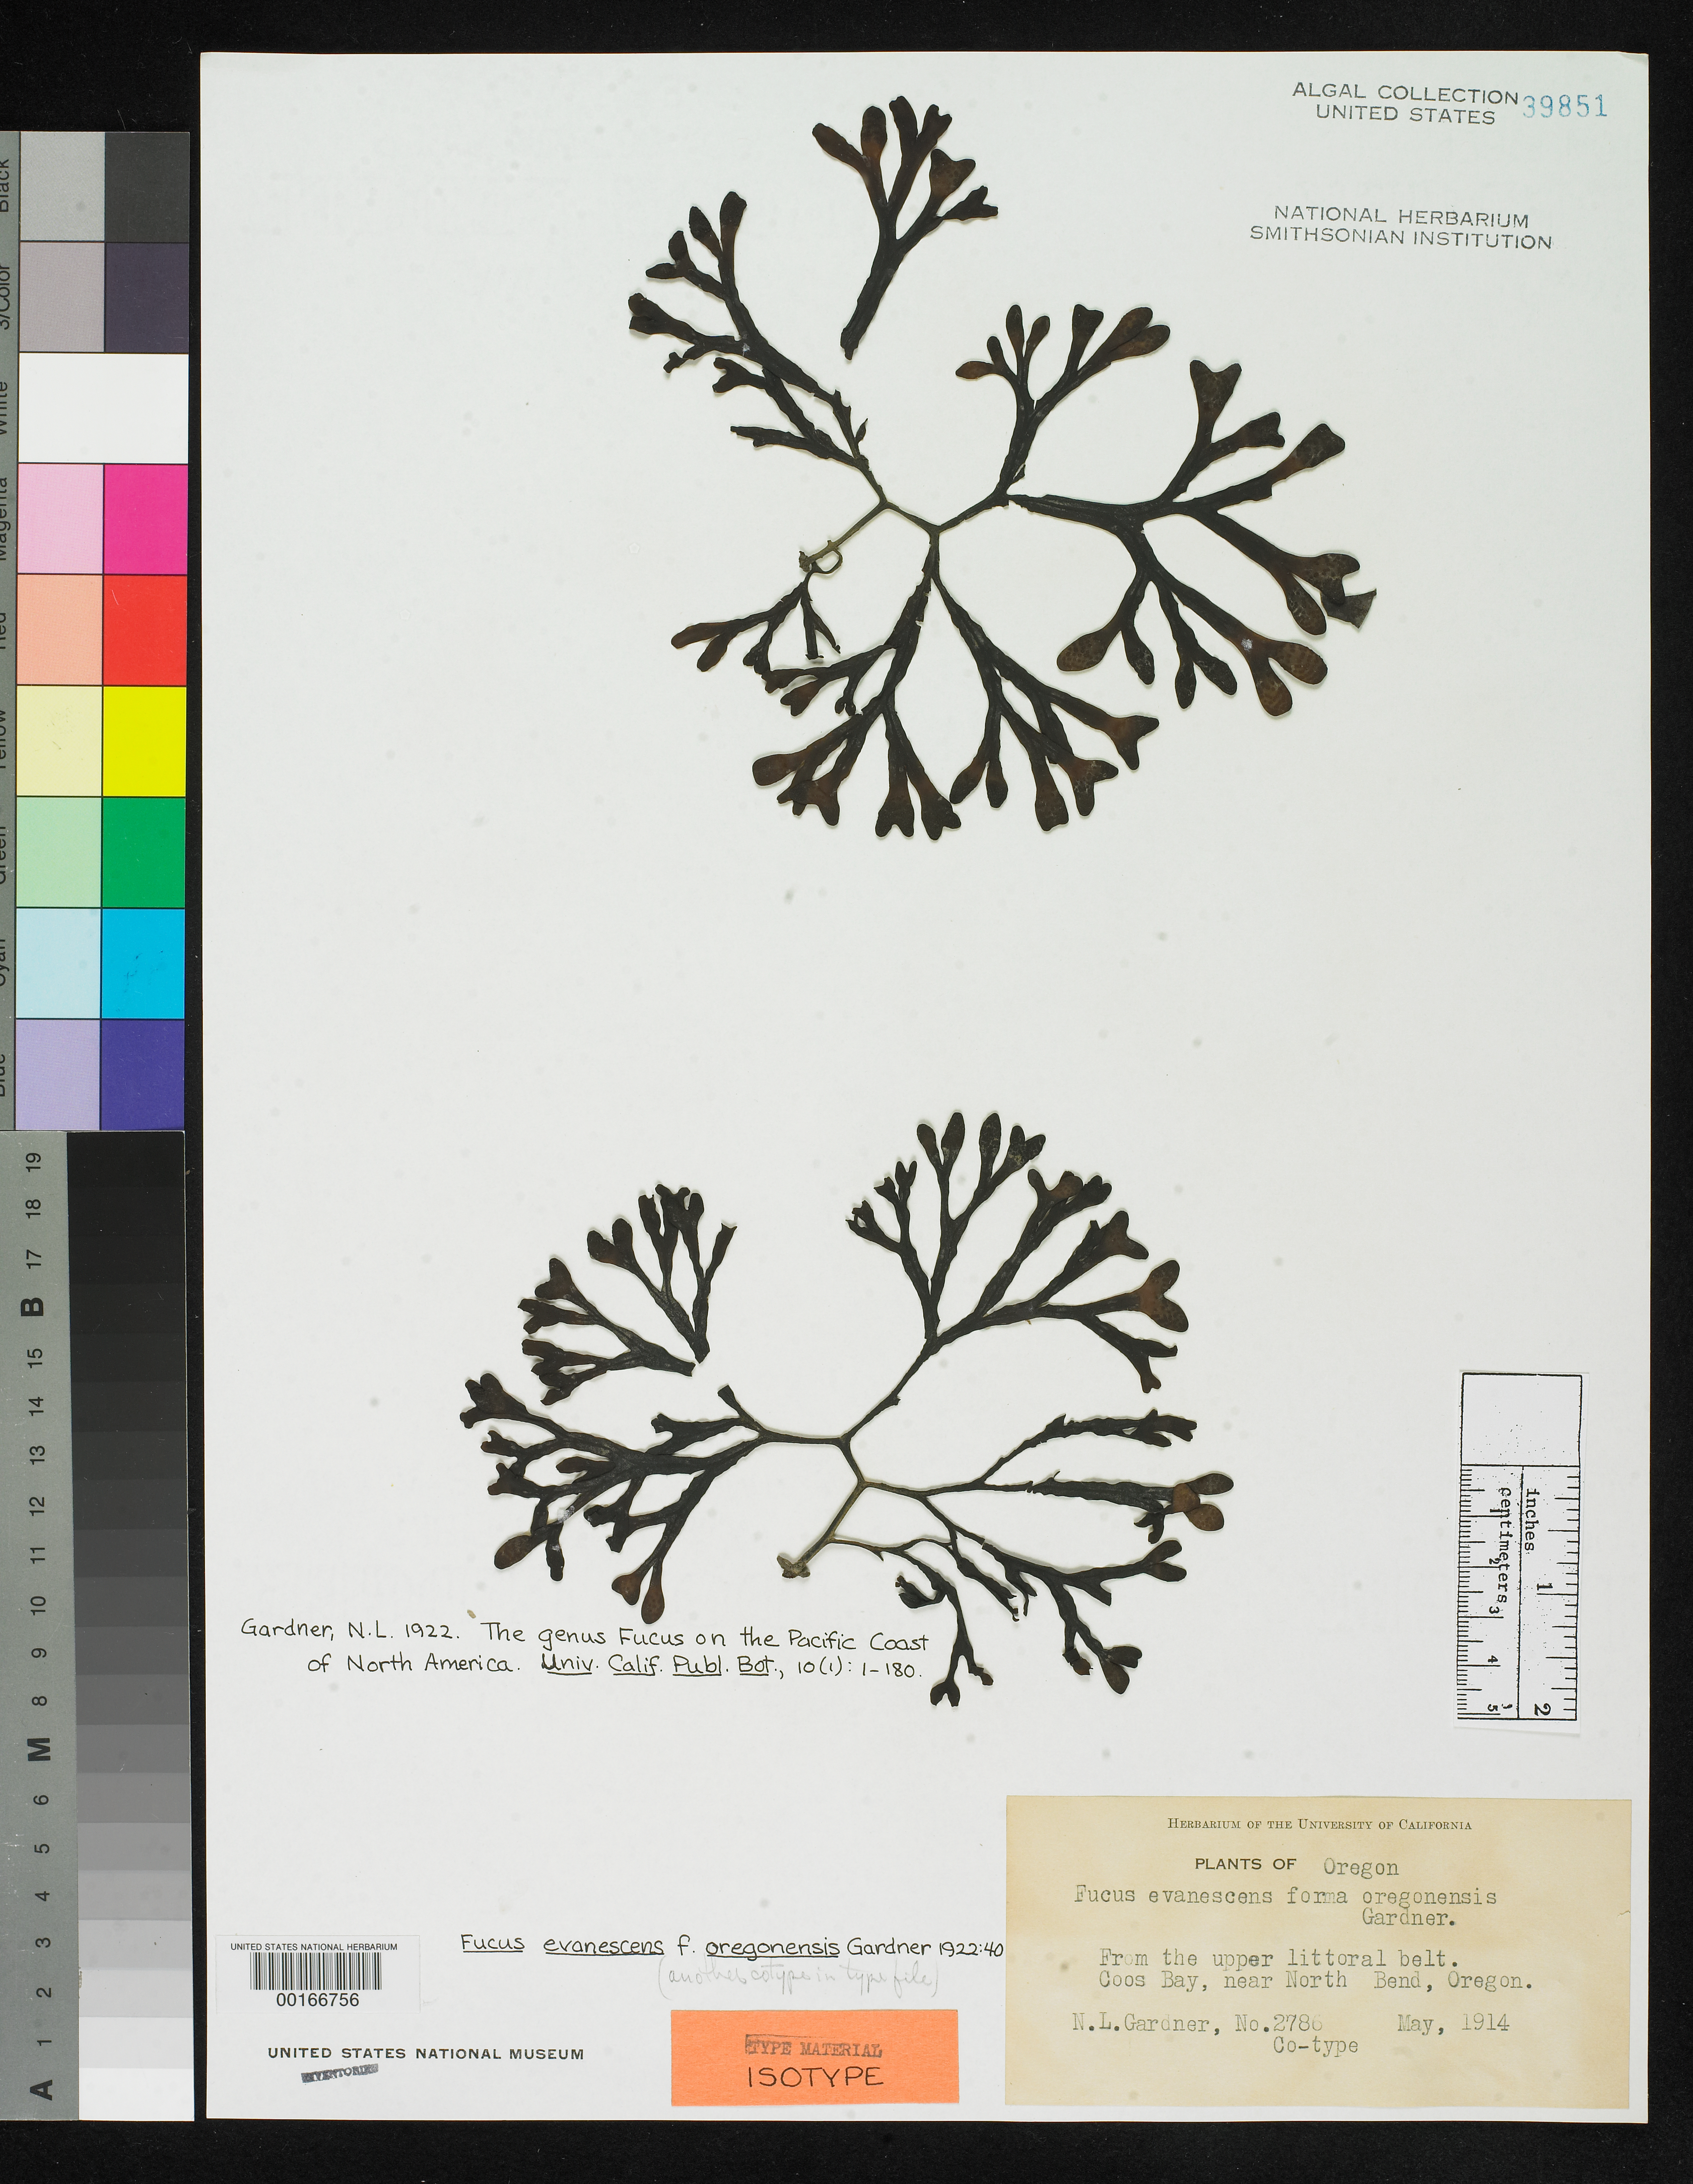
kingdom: Chromista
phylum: Ochrophyta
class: Phaeophyceae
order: Fucales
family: Fucaceae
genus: Fucus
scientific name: Fucus evanescens f. oregonensis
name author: N.L. Gardner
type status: Isotype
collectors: N. Gardner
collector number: NLG 2786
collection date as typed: May 1914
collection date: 1914-05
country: United States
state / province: Oregon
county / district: Coos County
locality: Coos Bay, near North Bend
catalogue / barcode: US 39851